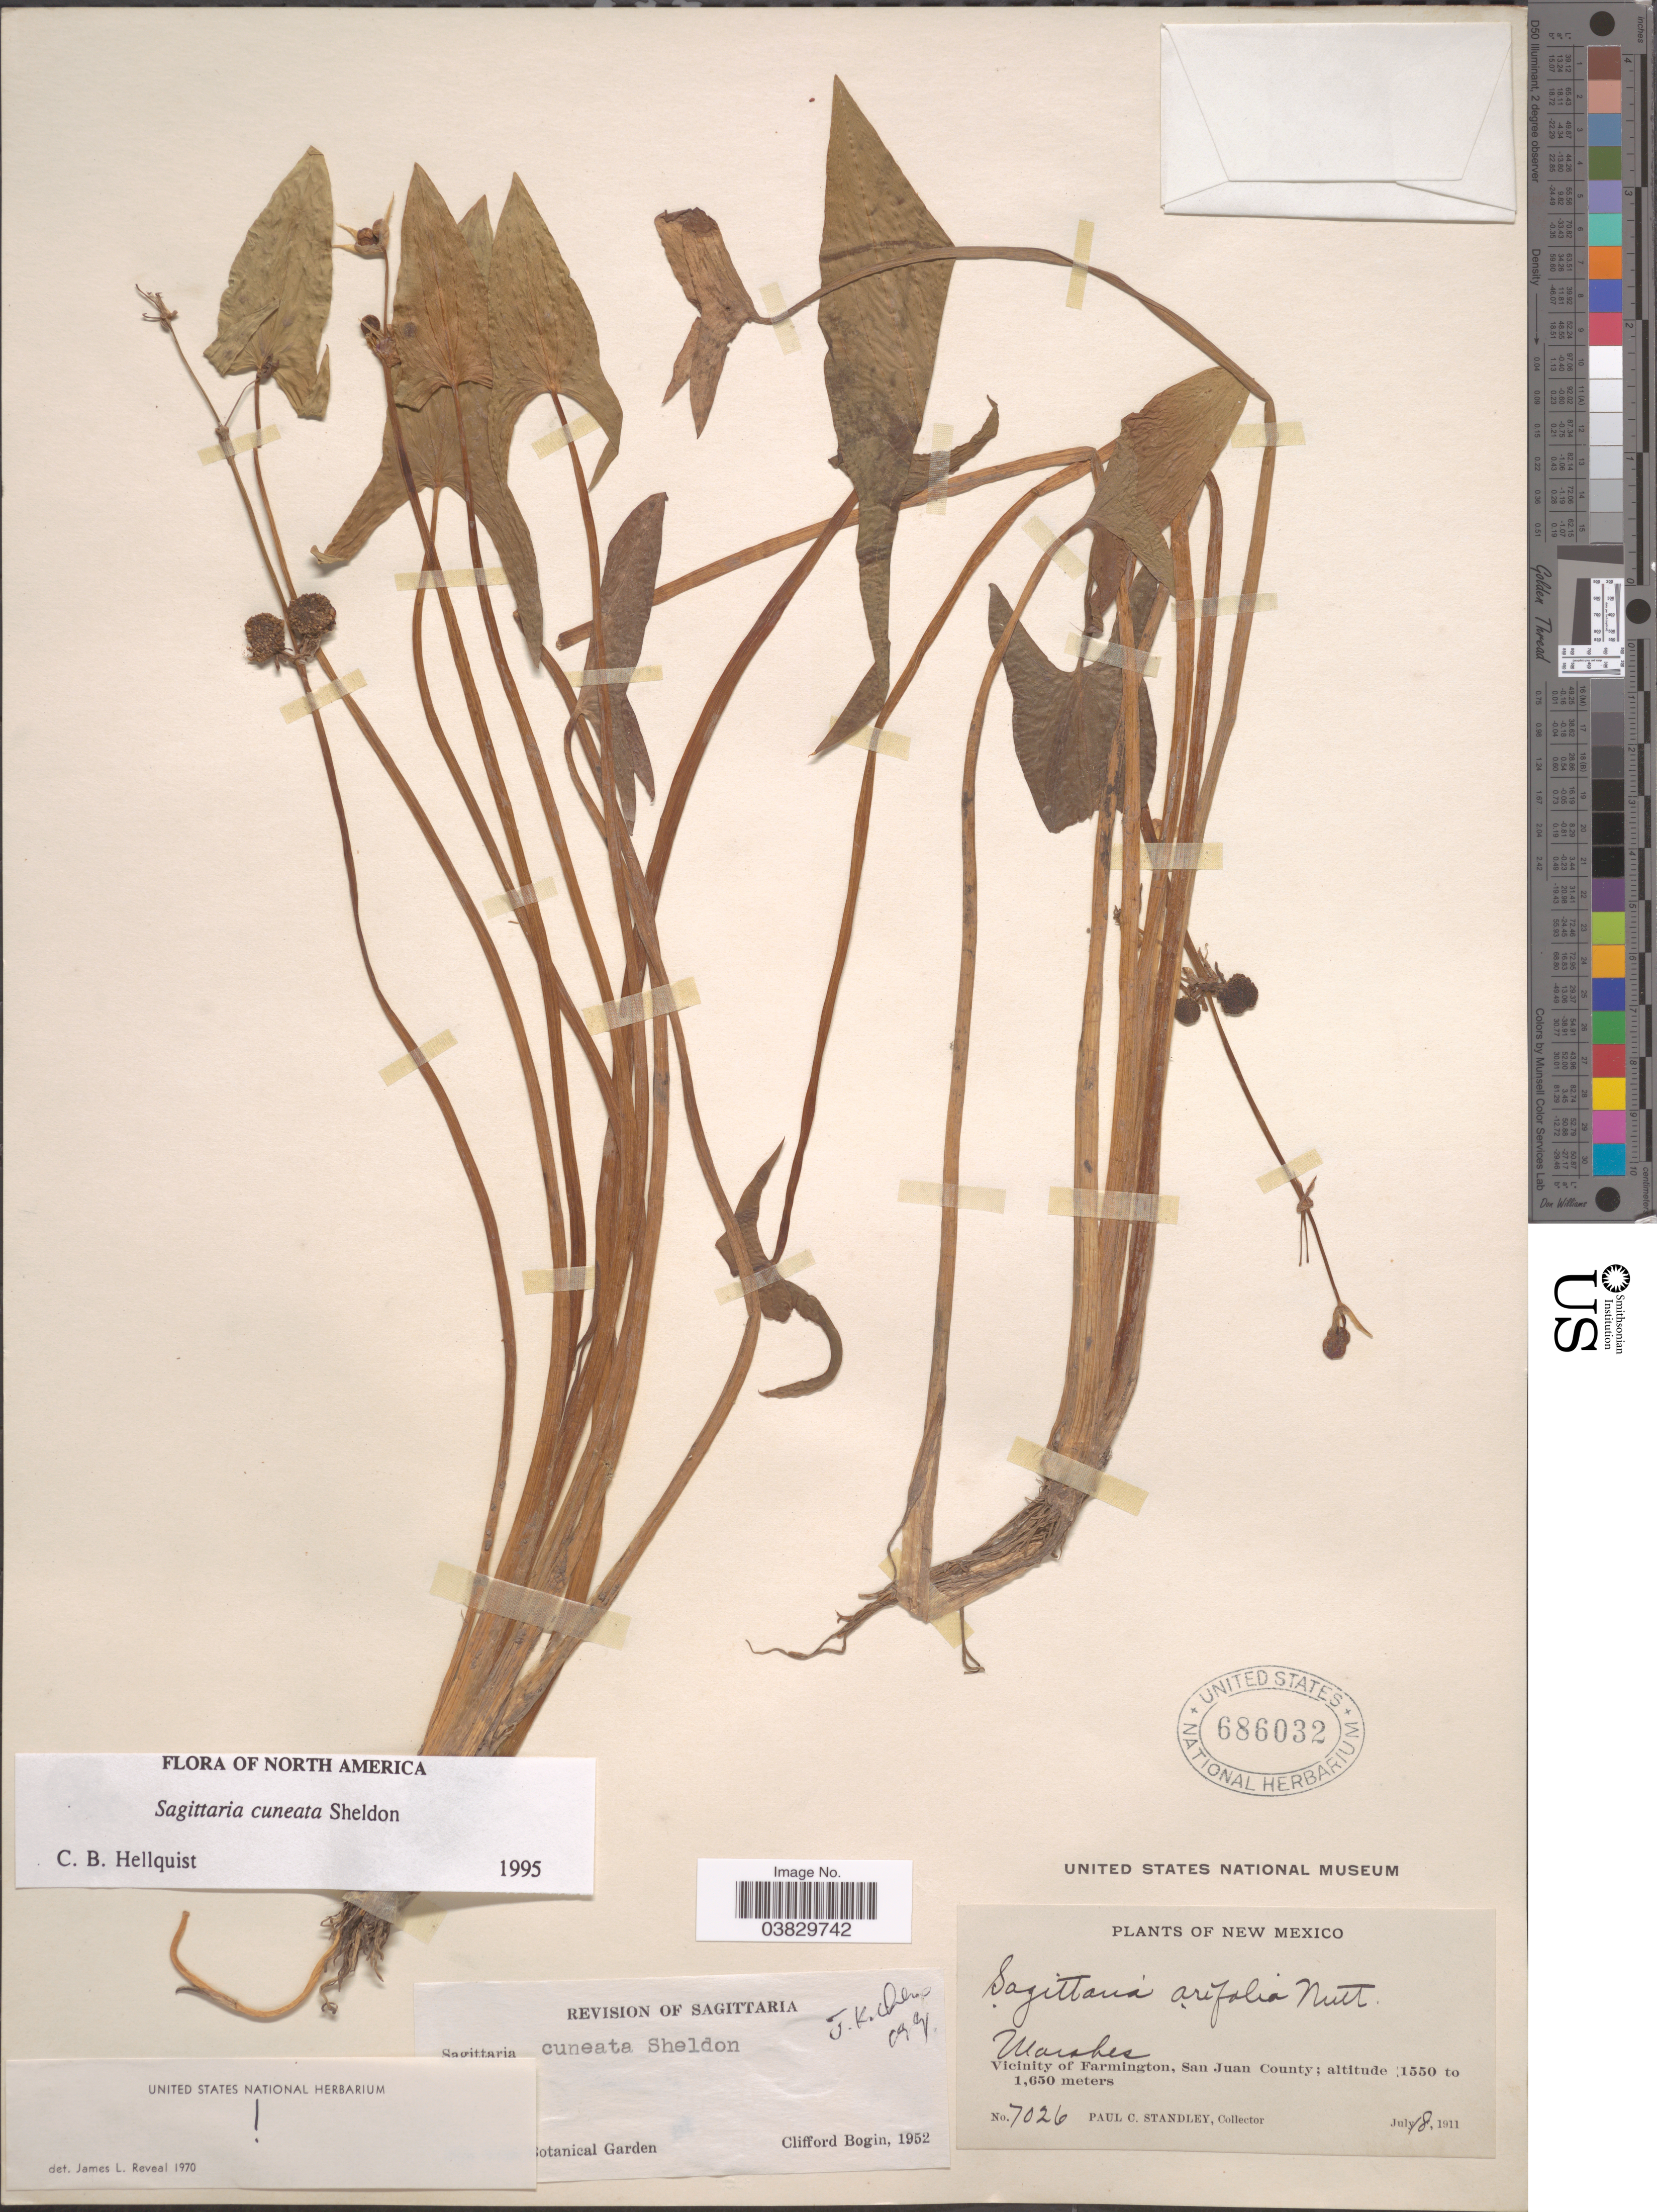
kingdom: Plantae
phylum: Tracheophyta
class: Liliopsida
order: Alismatales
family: Alismataceae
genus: Sagittaria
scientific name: Sagittaria cuneata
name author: E. Sheld.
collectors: P. C. Standley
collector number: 7026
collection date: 1911-07-18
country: United States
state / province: New Mexico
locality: Vicinity of Farmington, San Juan County.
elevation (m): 1550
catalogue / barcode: US 686032